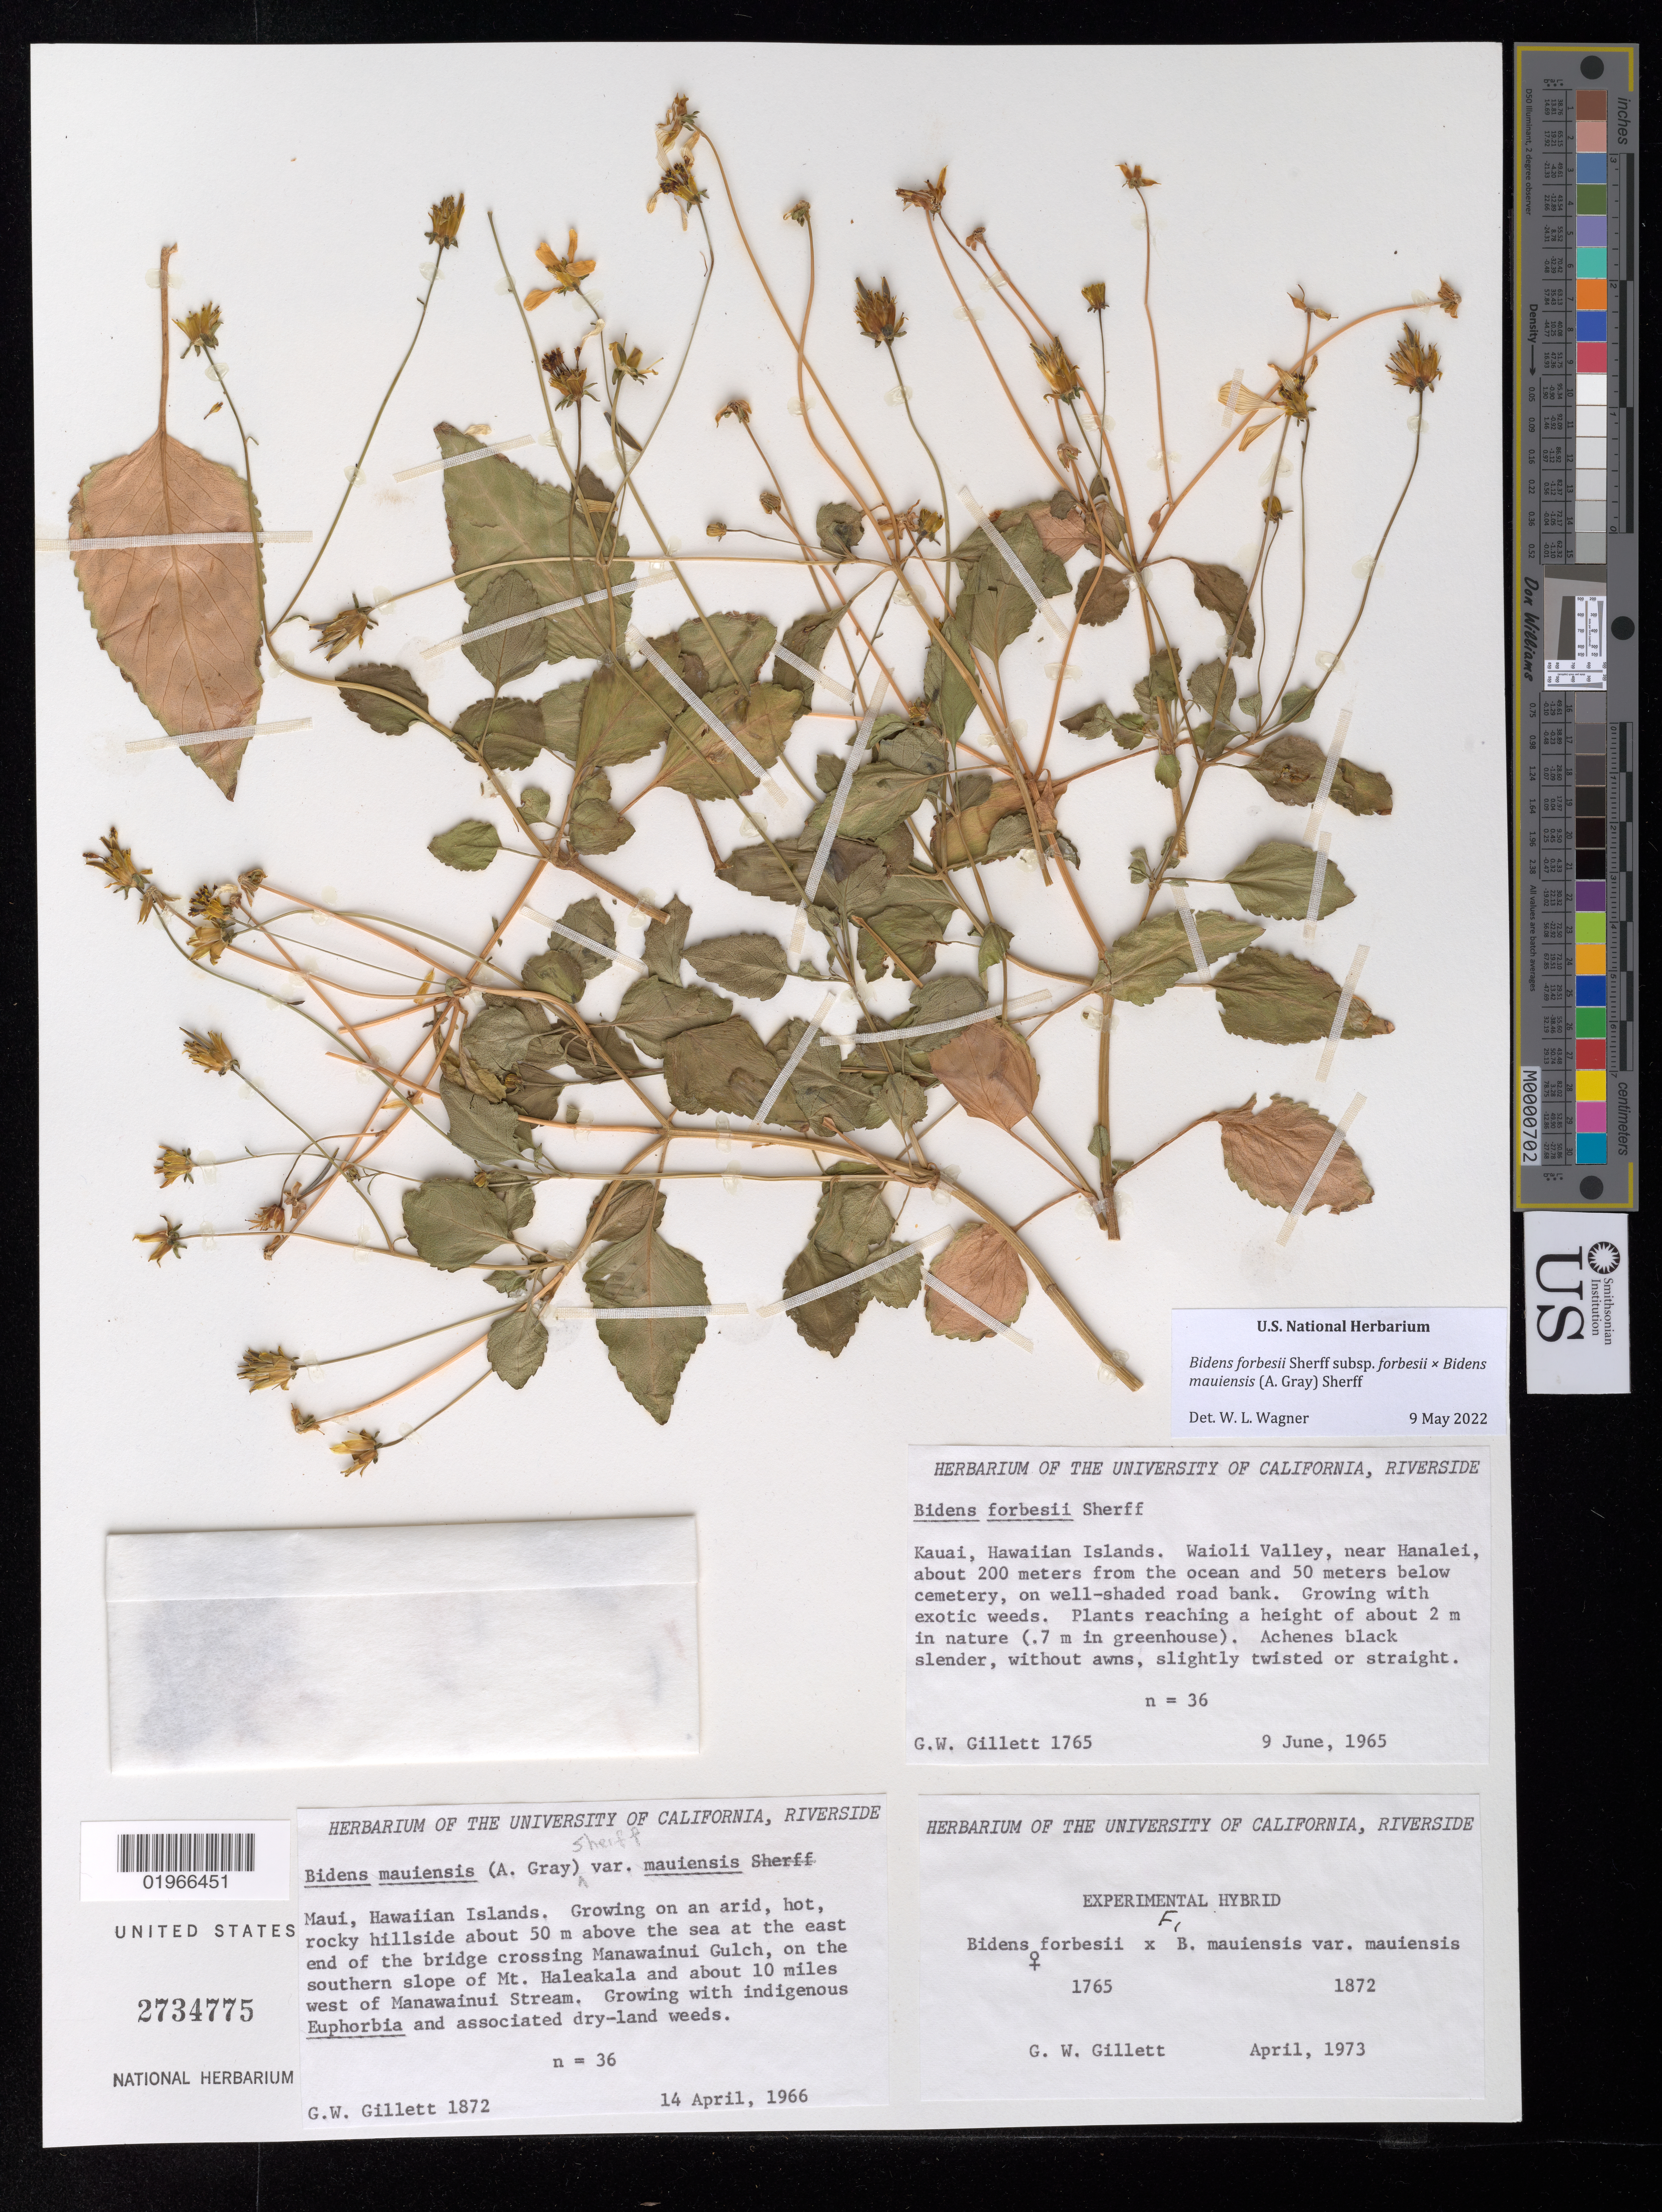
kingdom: Plantae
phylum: Tracheophyta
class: Magnoliopsida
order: Asterales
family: Asteraceae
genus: Bidens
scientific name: Bidens forbesii subsp. forbesii x B. mauiensis Sherff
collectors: G. Gillett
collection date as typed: Apr 1973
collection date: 1973-04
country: United States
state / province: California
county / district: Riverside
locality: University of California, Riverside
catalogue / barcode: US 2734775